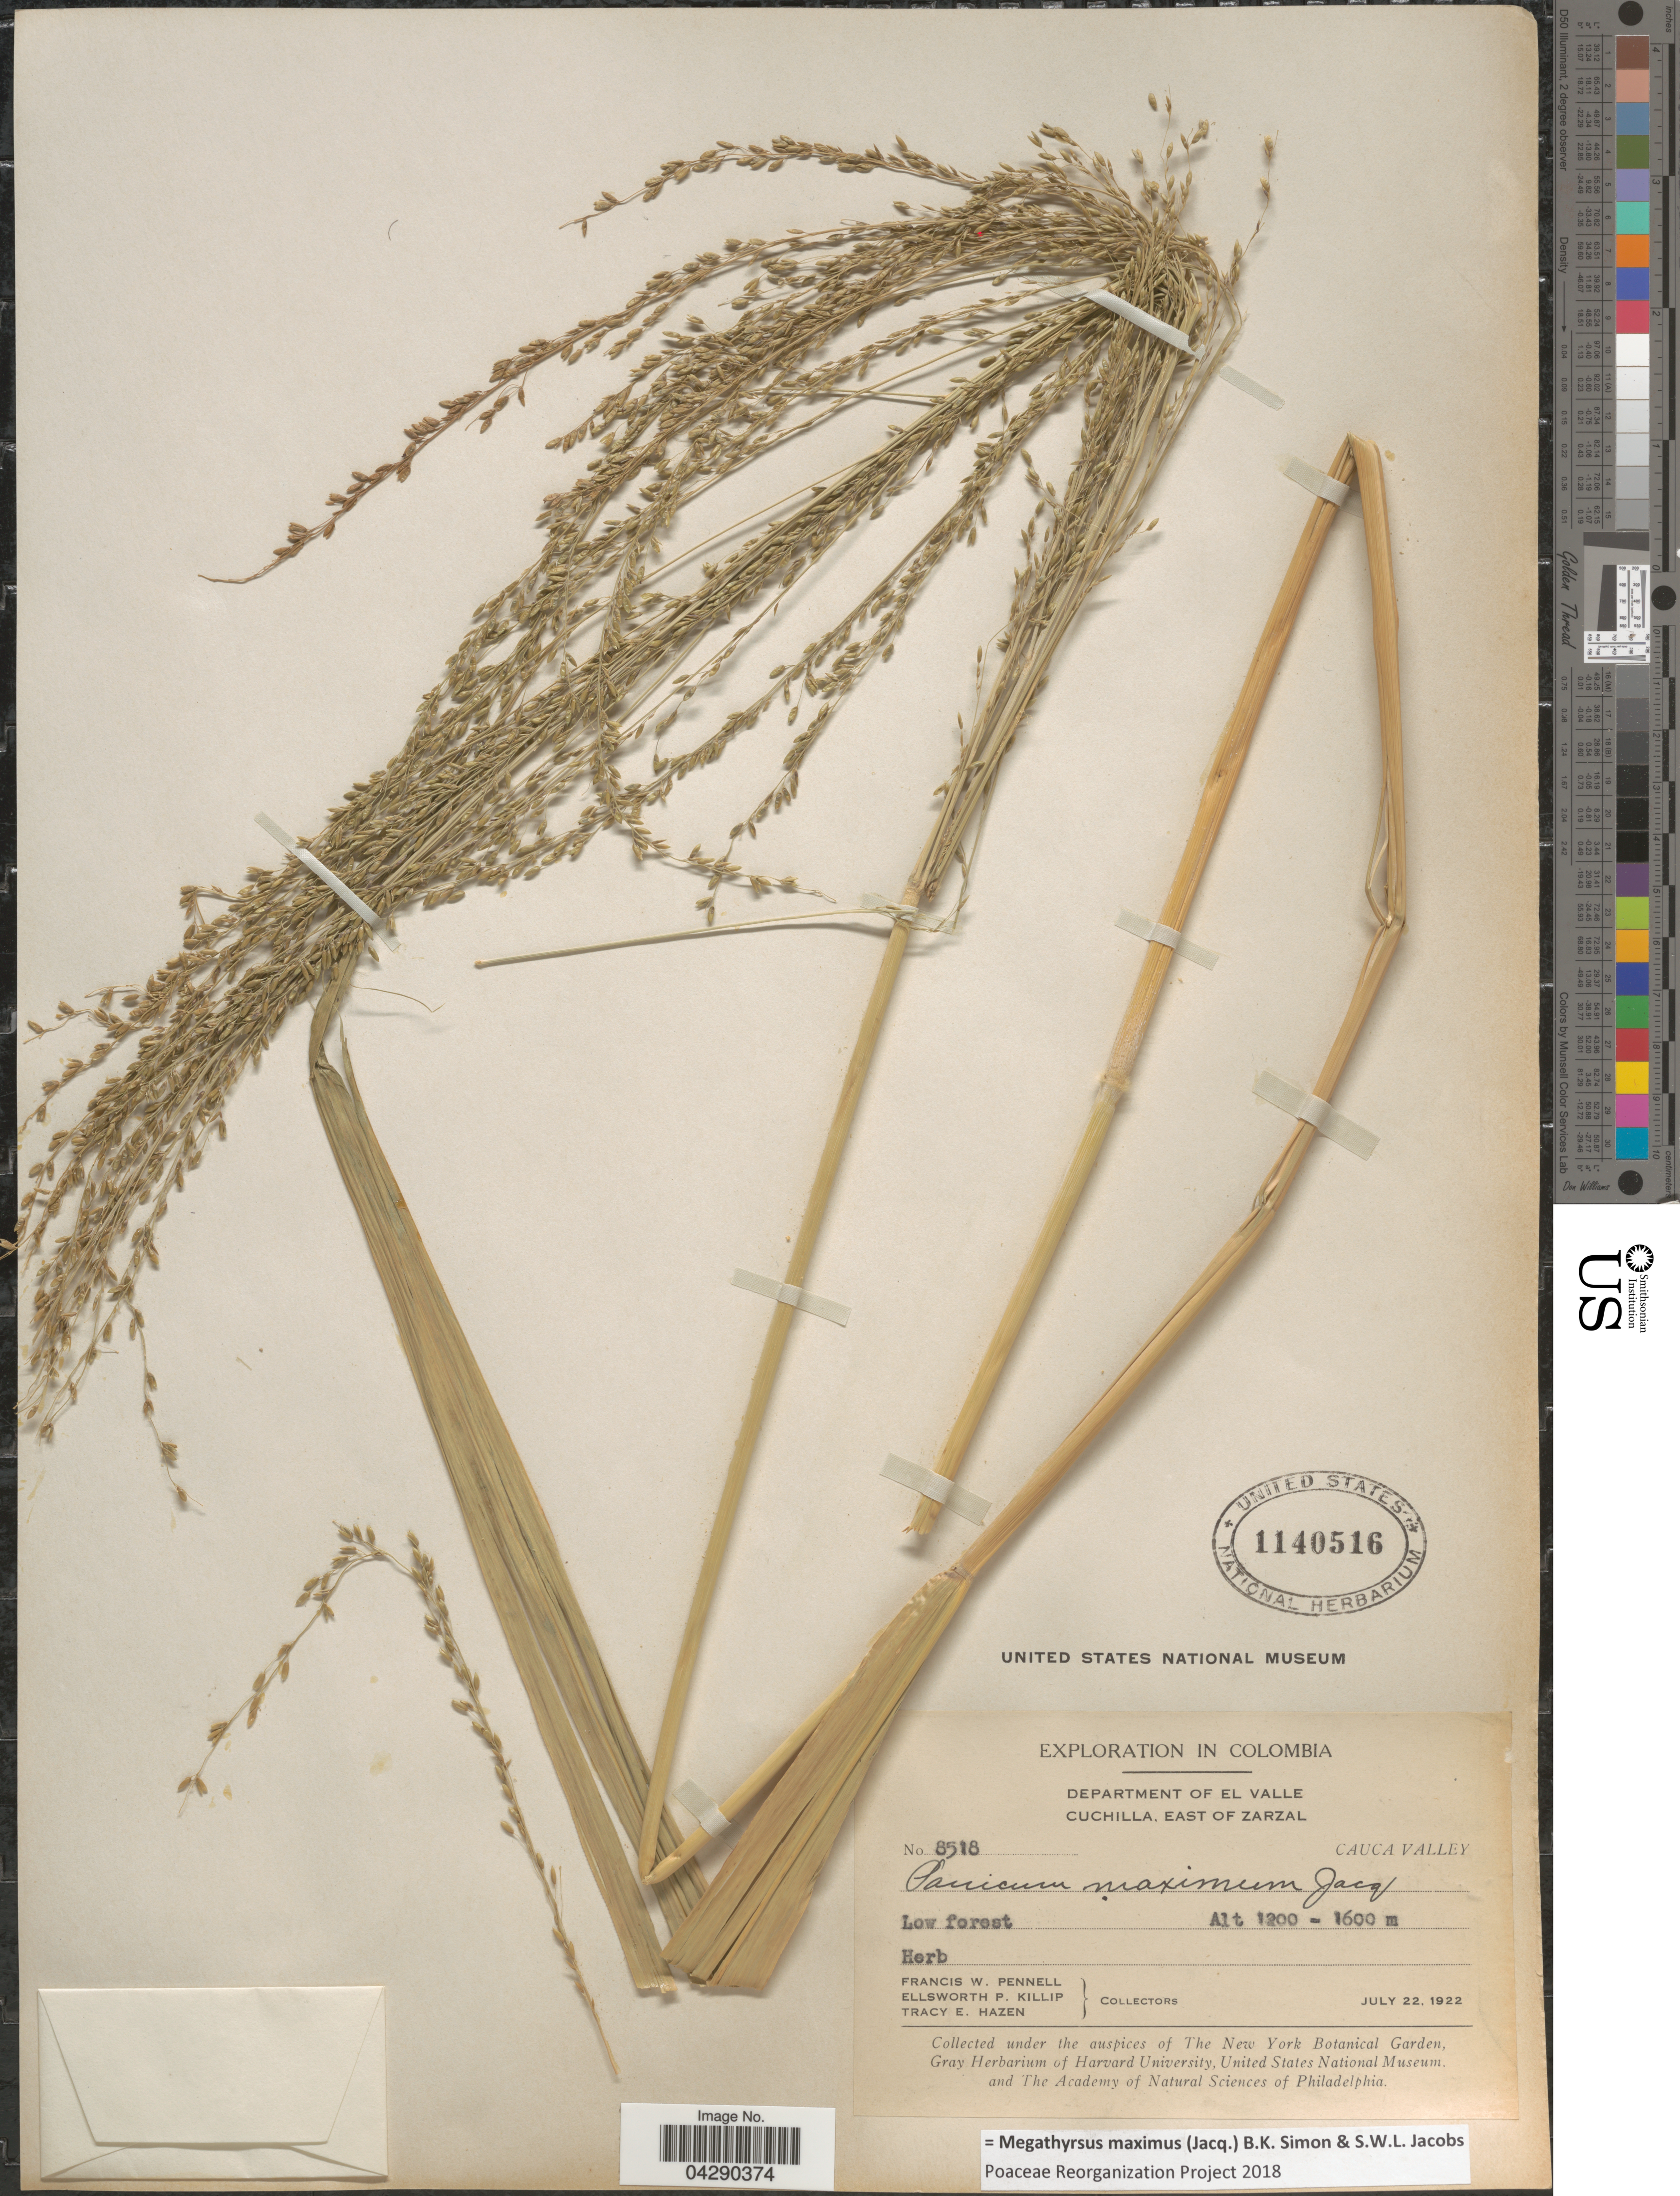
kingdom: Plantae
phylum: Tracheophyta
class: Liliopsida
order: Poales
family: Poaceae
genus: Megathyrsus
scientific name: Megathyrsus maximus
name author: (Jacq.) B.K. Simon & S.W.L. Jacobs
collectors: F. W. Pennell, E. P. Killip & T. E. Hazen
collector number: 8518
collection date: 1922-07-22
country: Colombia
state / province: Valle del Cauca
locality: Exploration in Colombia. Department of El Valle. Cuchilla, east of Zarzal. Cauca Valley.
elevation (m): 1200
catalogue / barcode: US 1140516